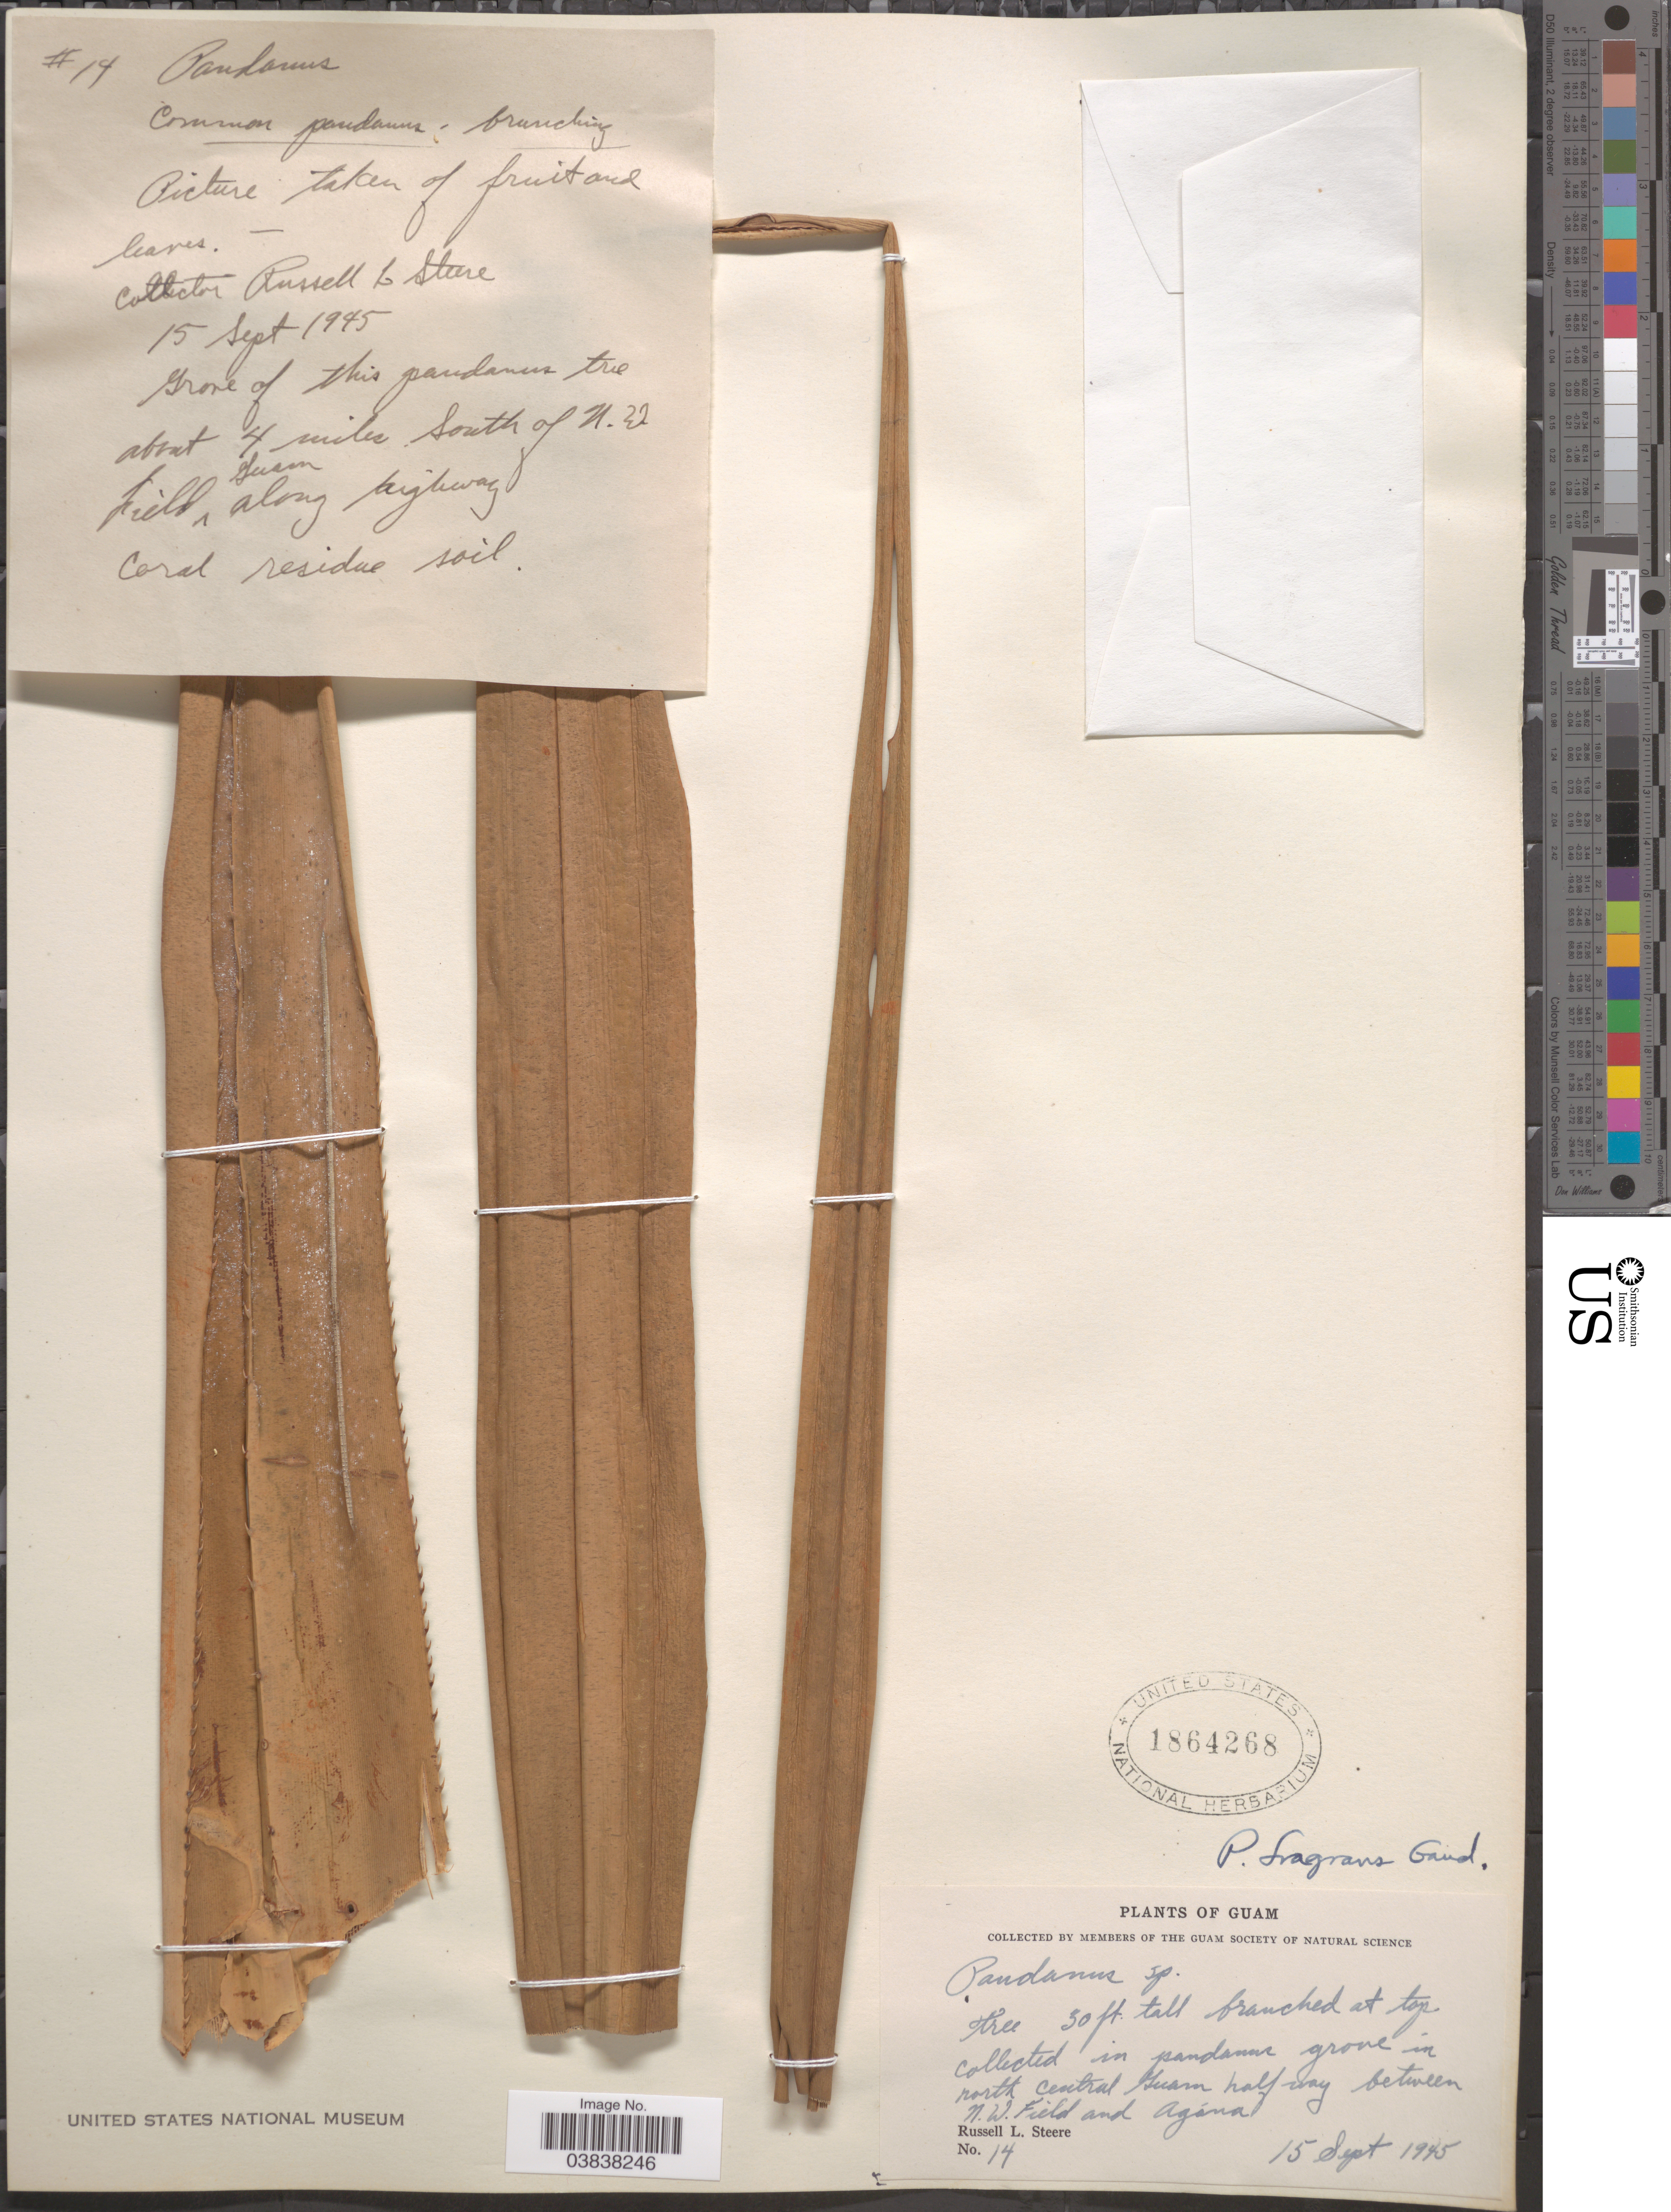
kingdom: Plantae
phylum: Tracheophyta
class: Liliopsida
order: Pandanales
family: Pandanaceae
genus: Pandanus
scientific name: Pandanus tectorius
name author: Parkinson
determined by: Strong, Mark T., (BOT), Smithsonian Institution - National Museum of Natural History (UNITED STATES)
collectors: R. L. Steere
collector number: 14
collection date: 1945-09-15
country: Guam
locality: North Central Guam half way between N.W. Field and Agána.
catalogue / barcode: US 1864268